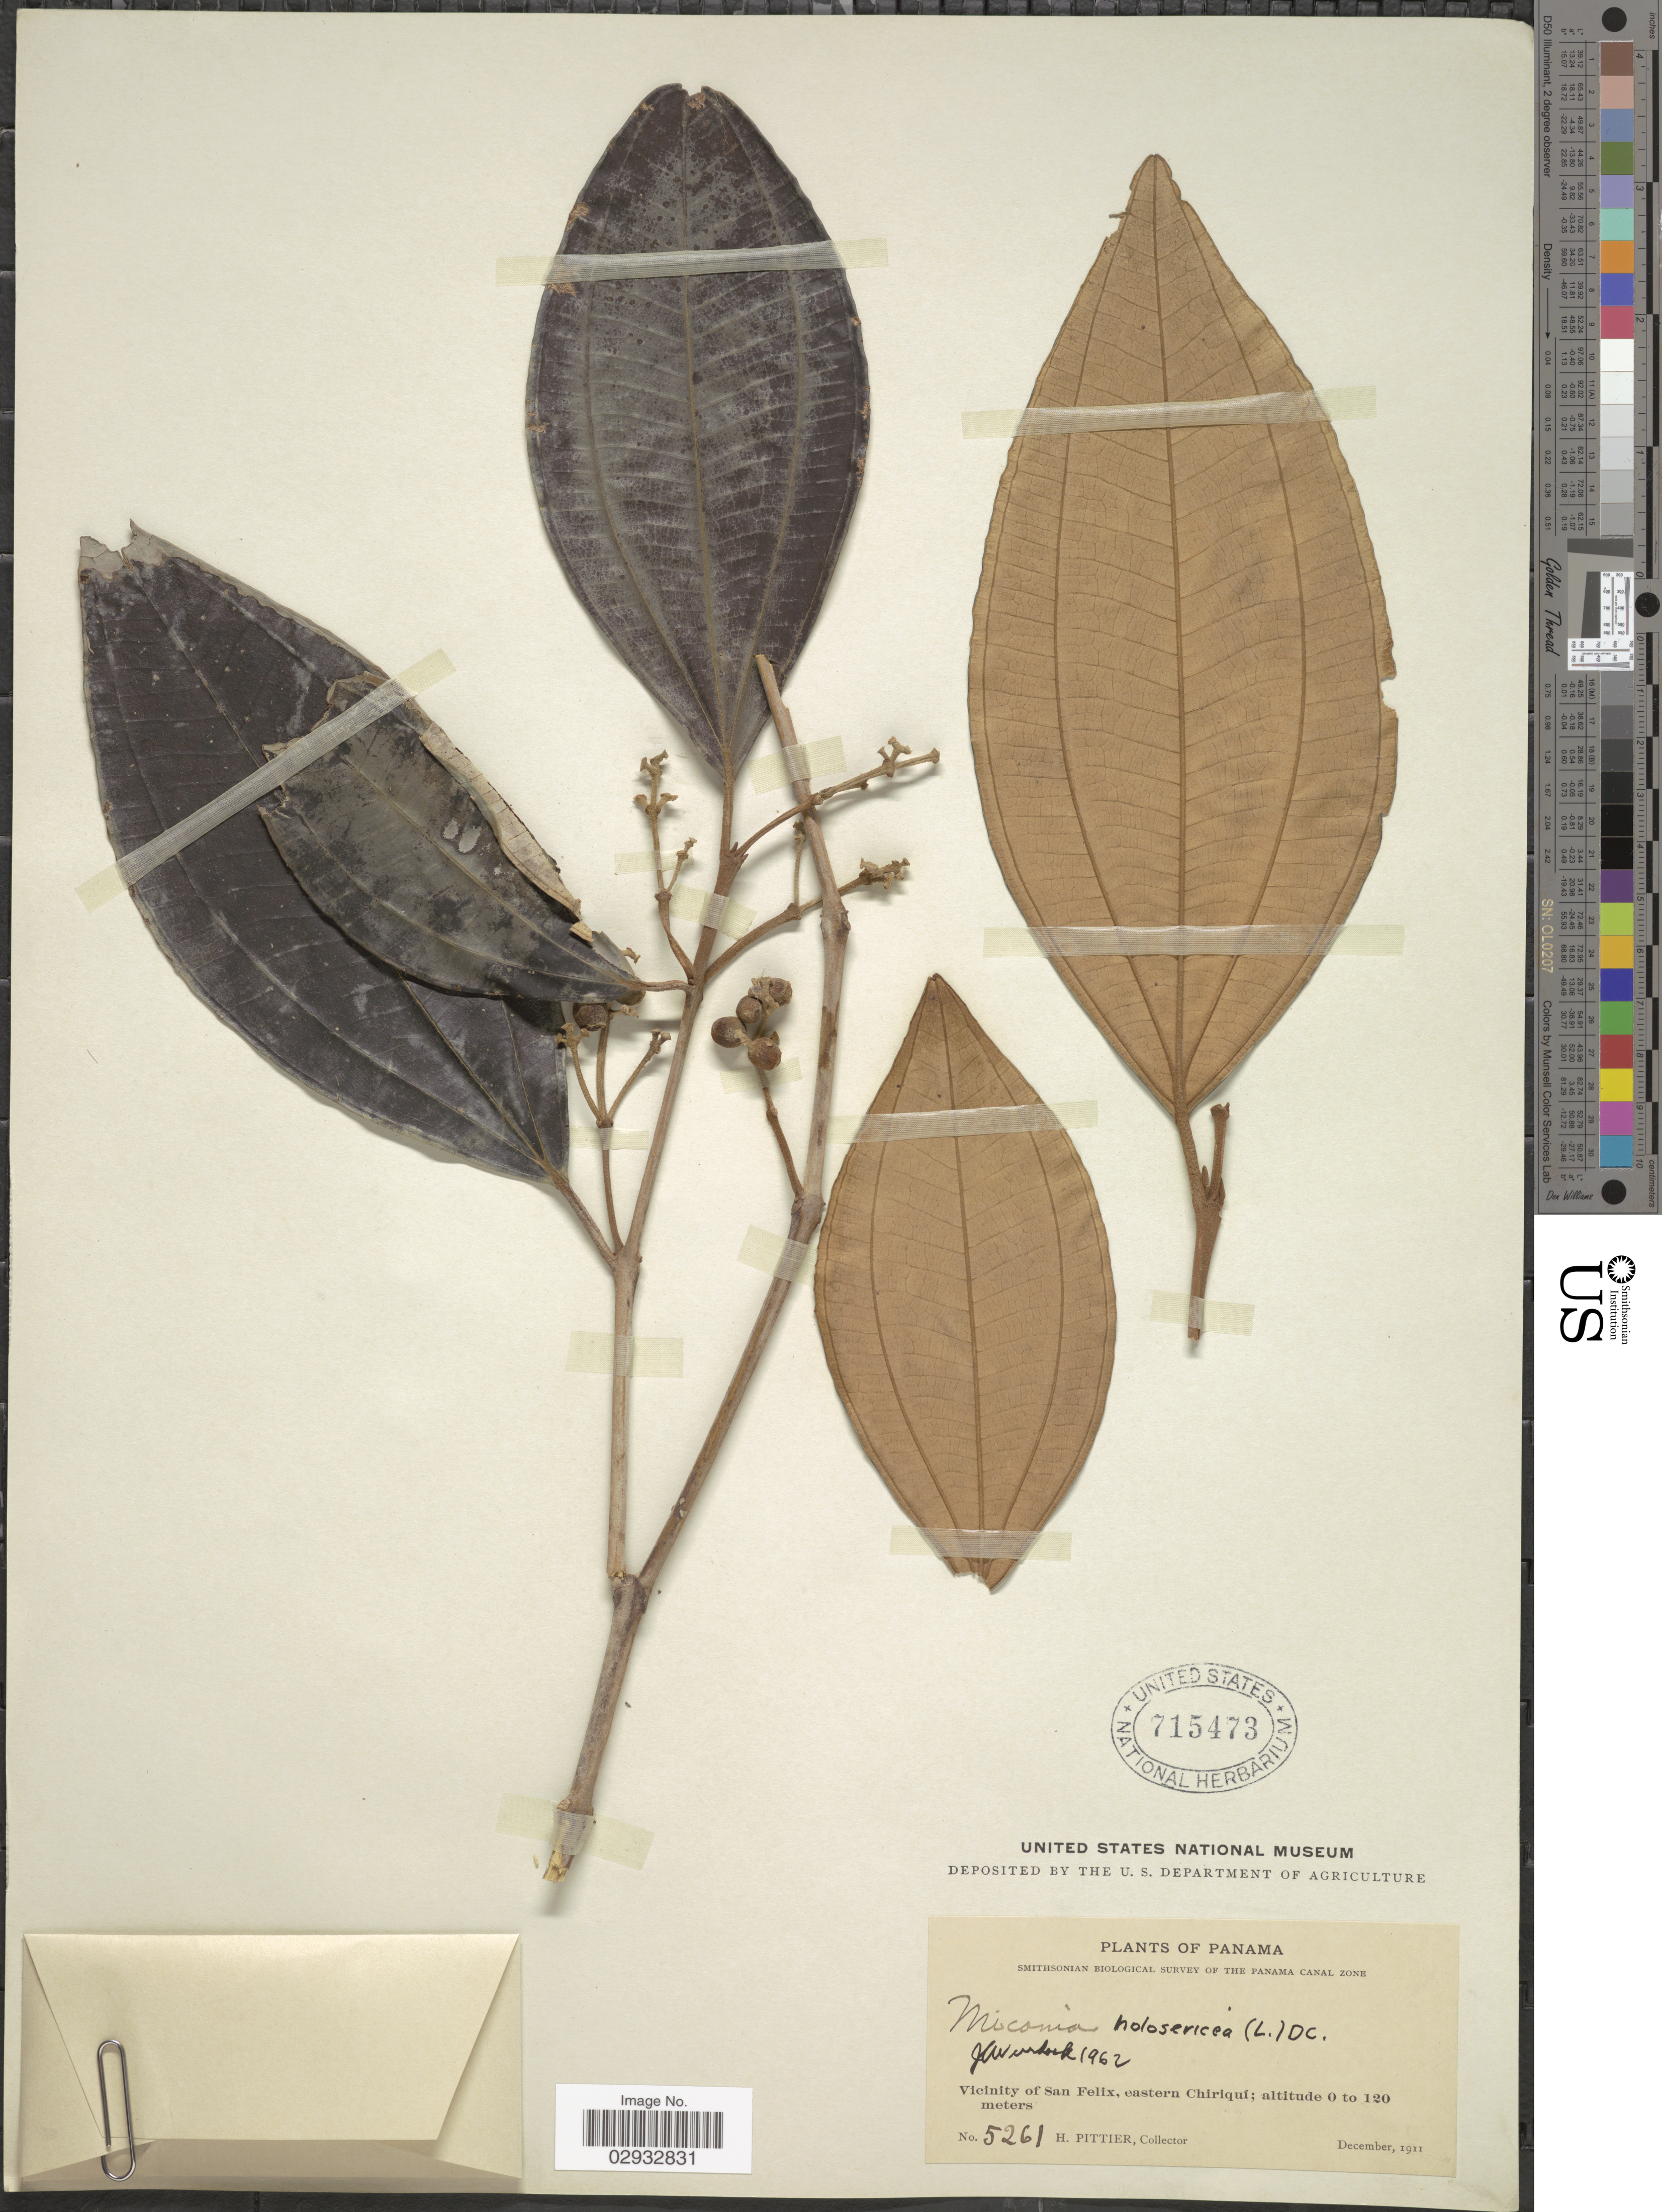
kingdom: Plantae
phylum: Tracheophyta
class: Magnoliopsida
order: Myrtales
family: Melastomataceae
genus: Miconia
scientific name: Miconia holosericea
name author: (L.) DC.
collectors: H. F. Pittier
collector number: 5261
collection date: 1911-12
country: Panama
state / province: Chiriqui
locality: Vicinity of San Felix, eastern Chiriquí.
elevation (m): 0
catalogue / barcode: US 715473